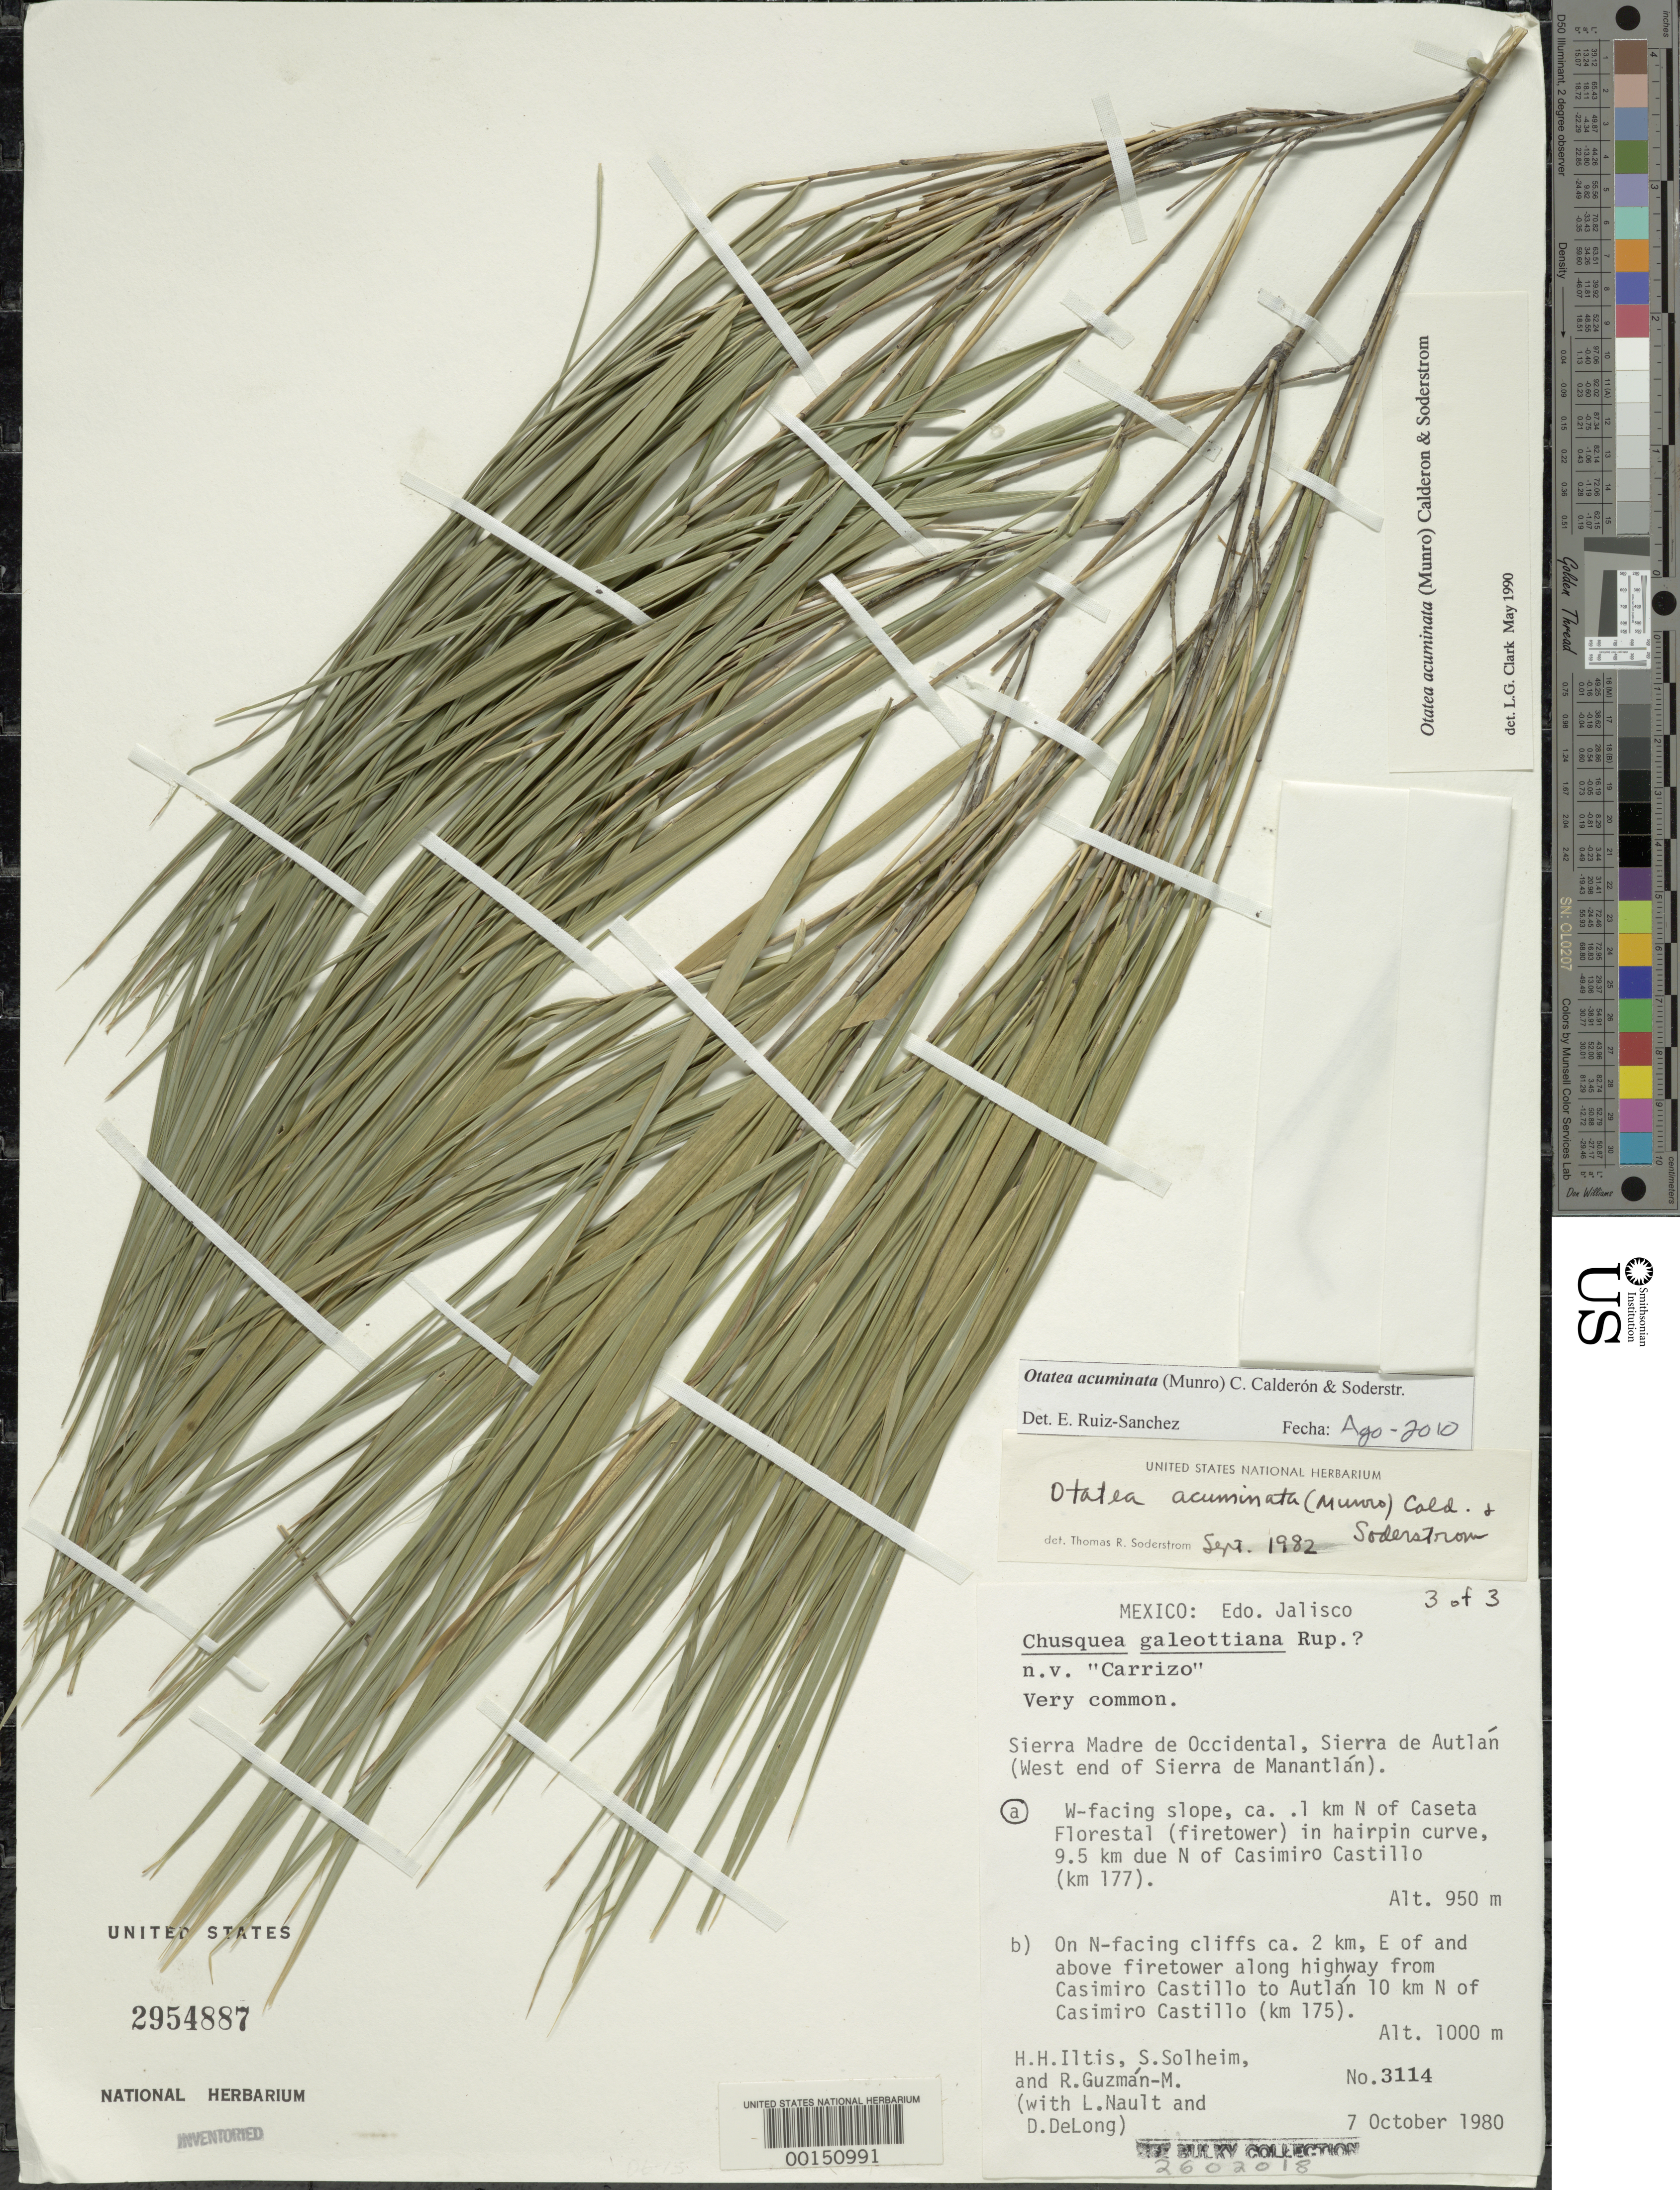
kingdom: Plantae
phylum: Tracheophyta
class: Liliopsida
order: Poales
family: Poaceae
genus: Otatea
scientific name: Otatea acuminata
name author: (Munro) C. E. Calderón & Soderstr.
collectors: H. H. Iltis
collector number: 3114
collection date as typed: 07 Oct 1980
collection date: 1980-10-07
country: Mexico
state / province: Jalisco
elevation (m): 950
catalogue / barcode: US 2954887